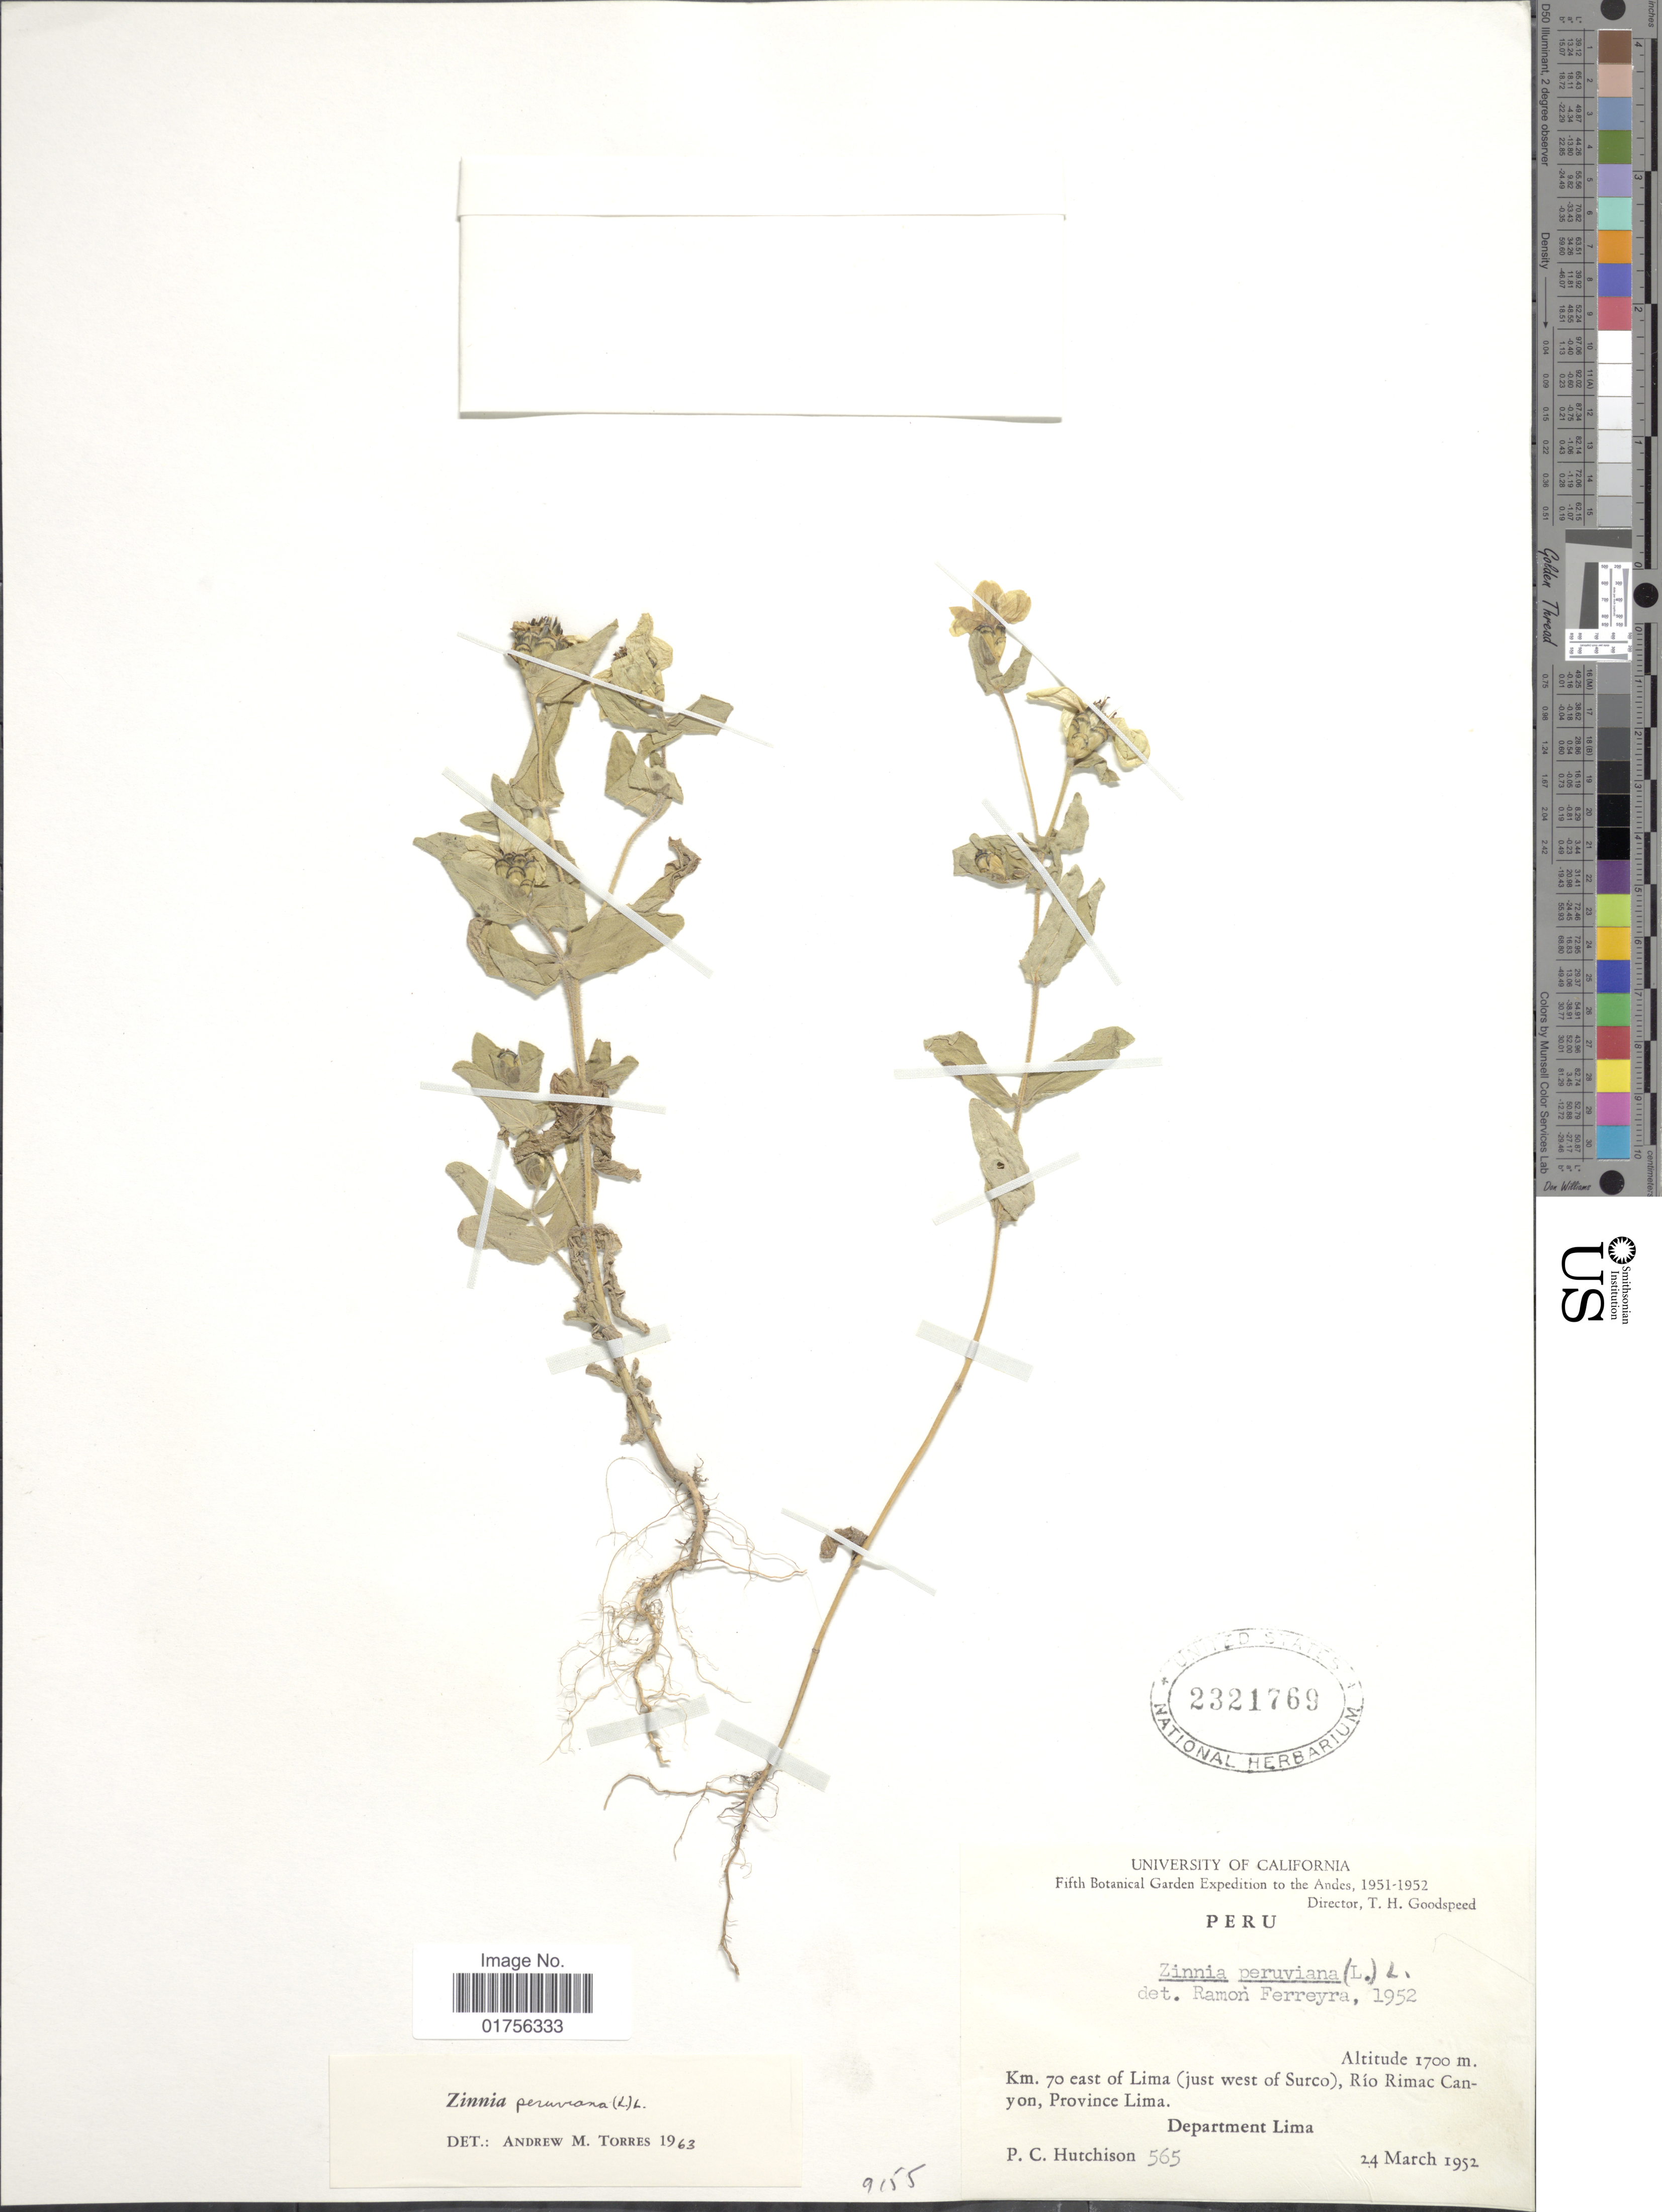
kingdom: Plantae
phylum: Tracheophyta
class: Magnoliopsida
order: Asterales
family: Asteraceae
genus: Zinnia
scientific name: Zinnia peruviana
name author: (L.) L.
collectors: P. C. Hutchison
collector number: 565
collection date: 1952-03-24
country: Peru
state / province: Lima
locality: Km. 70 east of Lima (just west of Surco), Rio Rimac Canyon, Province Lima, Department Lima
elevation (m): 1700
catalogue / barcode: US 2321769